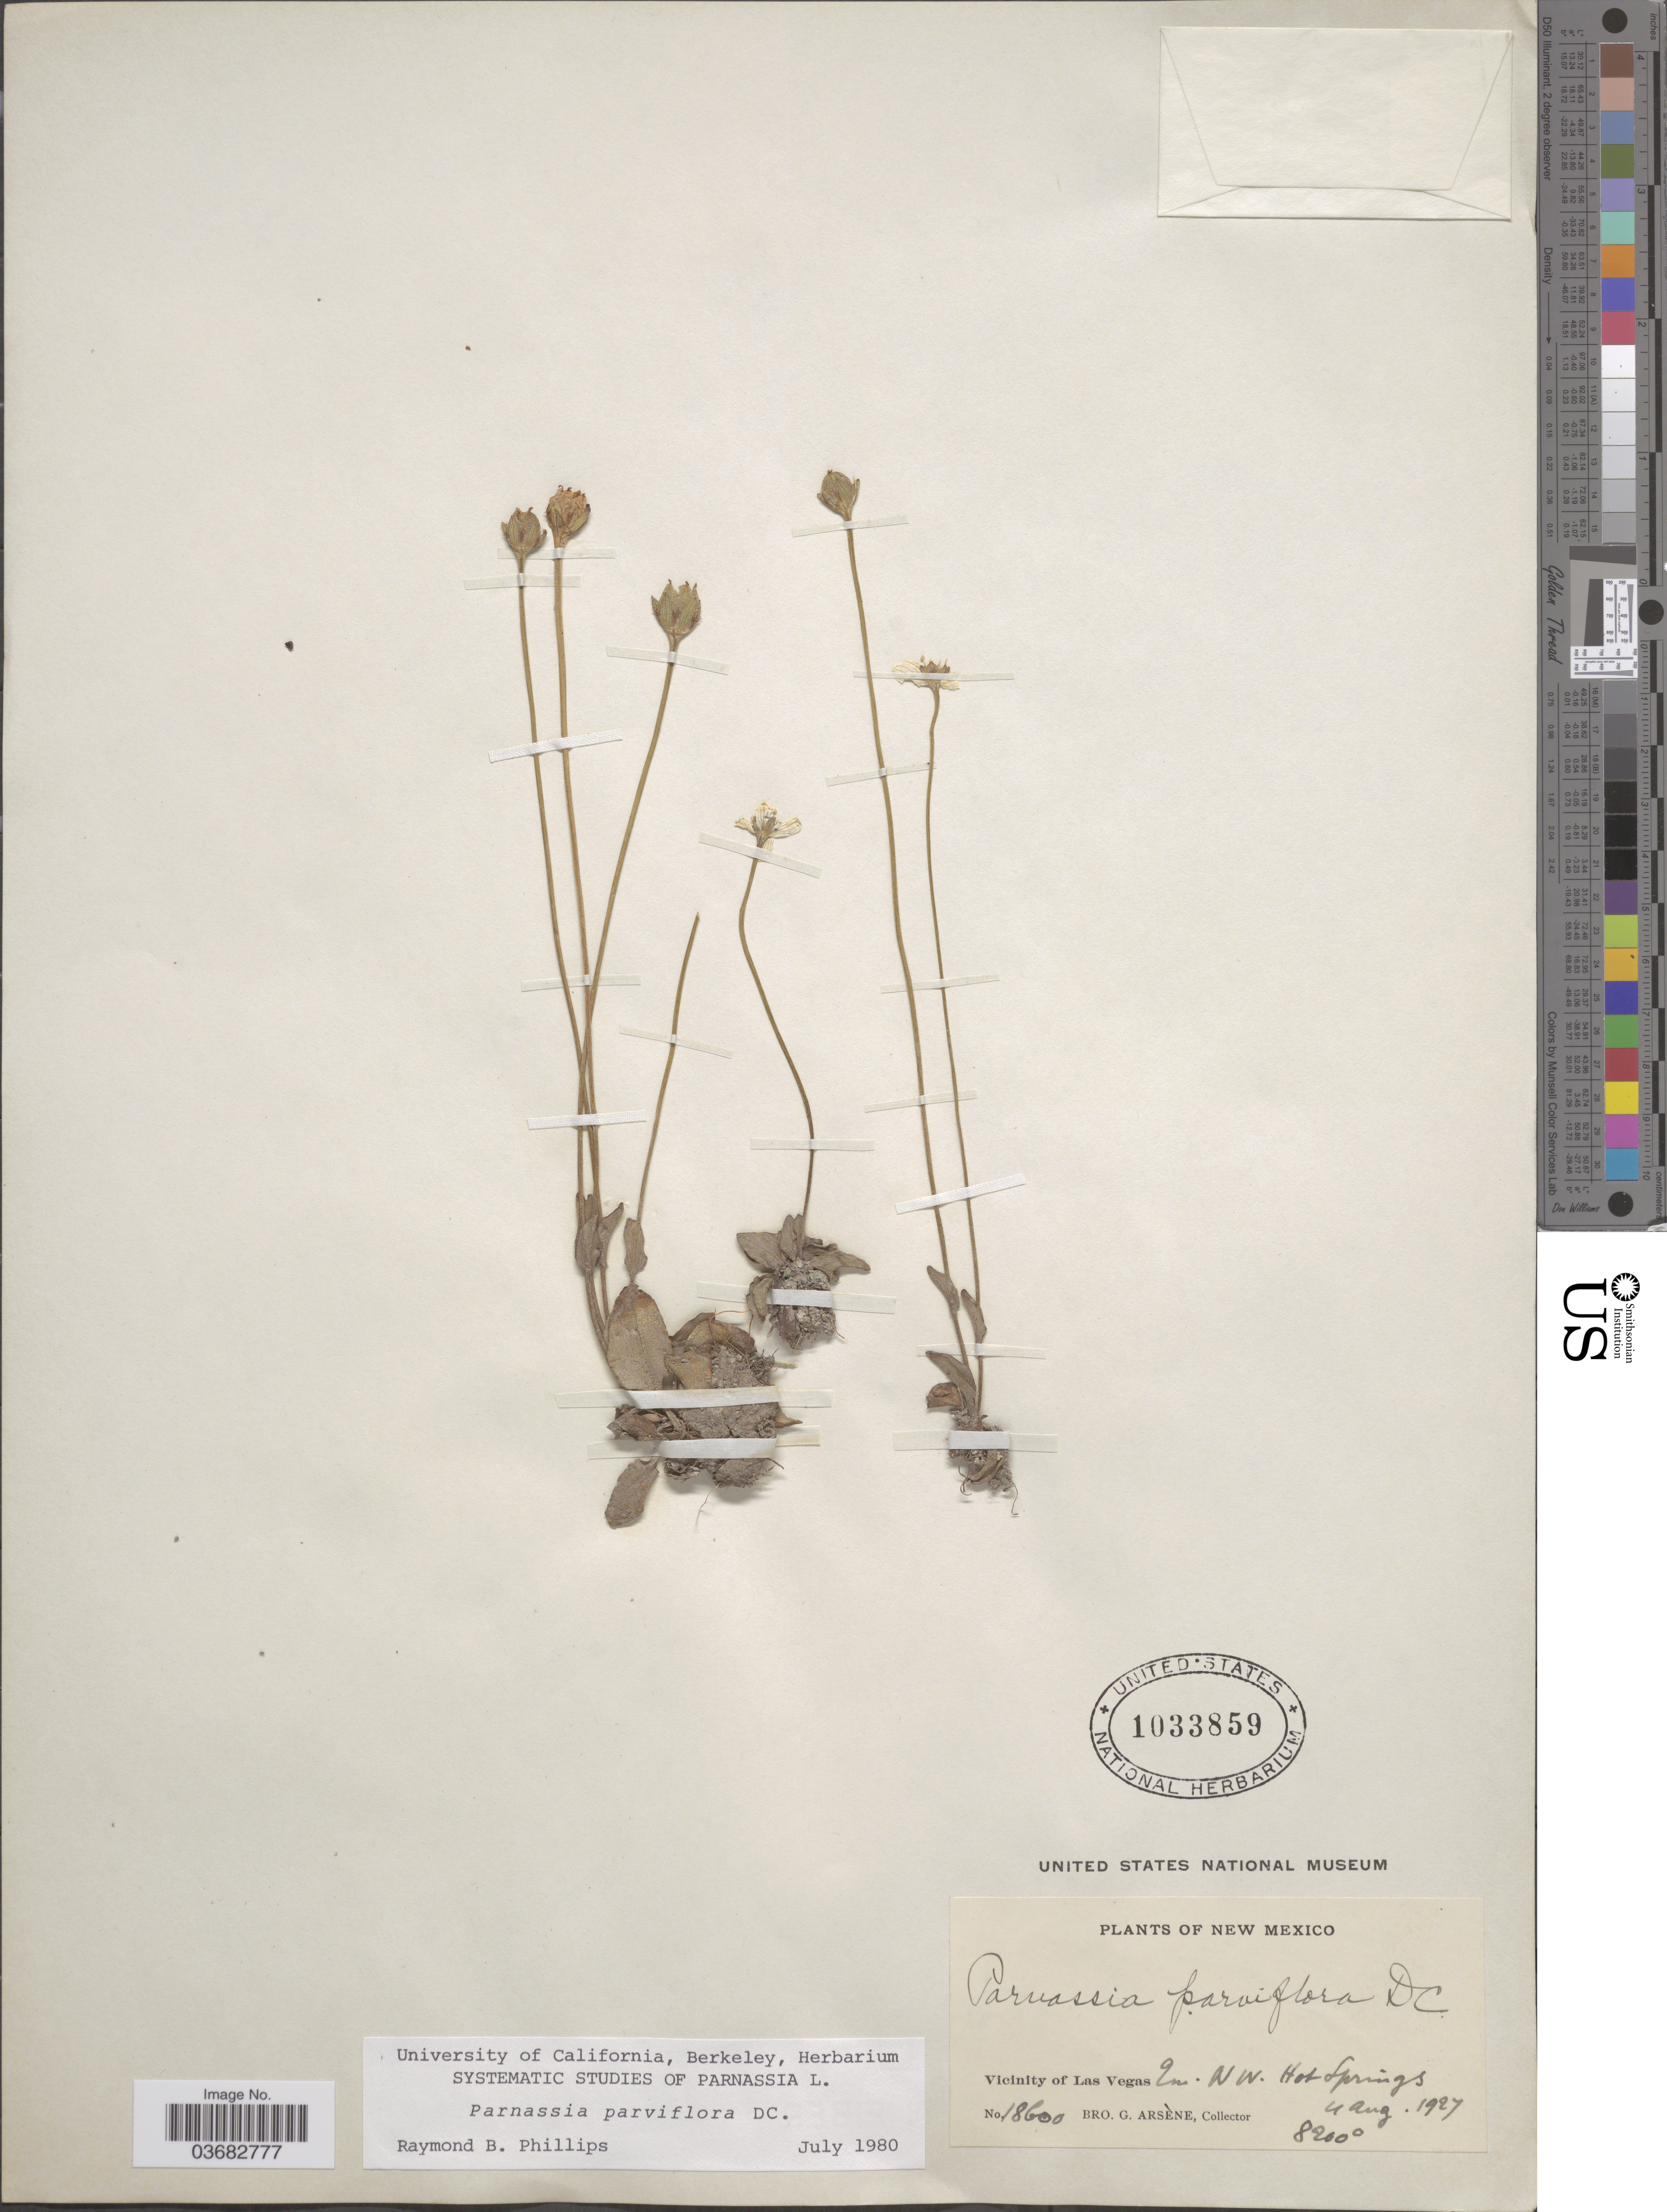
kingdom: Plantae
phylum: Tracheophyta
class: Magnoliopsida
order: Celastrales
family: Parnassiaceae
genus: Parnassia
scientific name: Parnassia parviflora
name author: DC.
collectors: Bro. G. Arsène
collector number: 18600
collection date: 1927-08-04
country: United States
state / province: New Mexico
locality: Vicinity of Las Vegas. In N W. Hot Springs.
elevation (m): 2499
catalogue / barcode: US 1033859